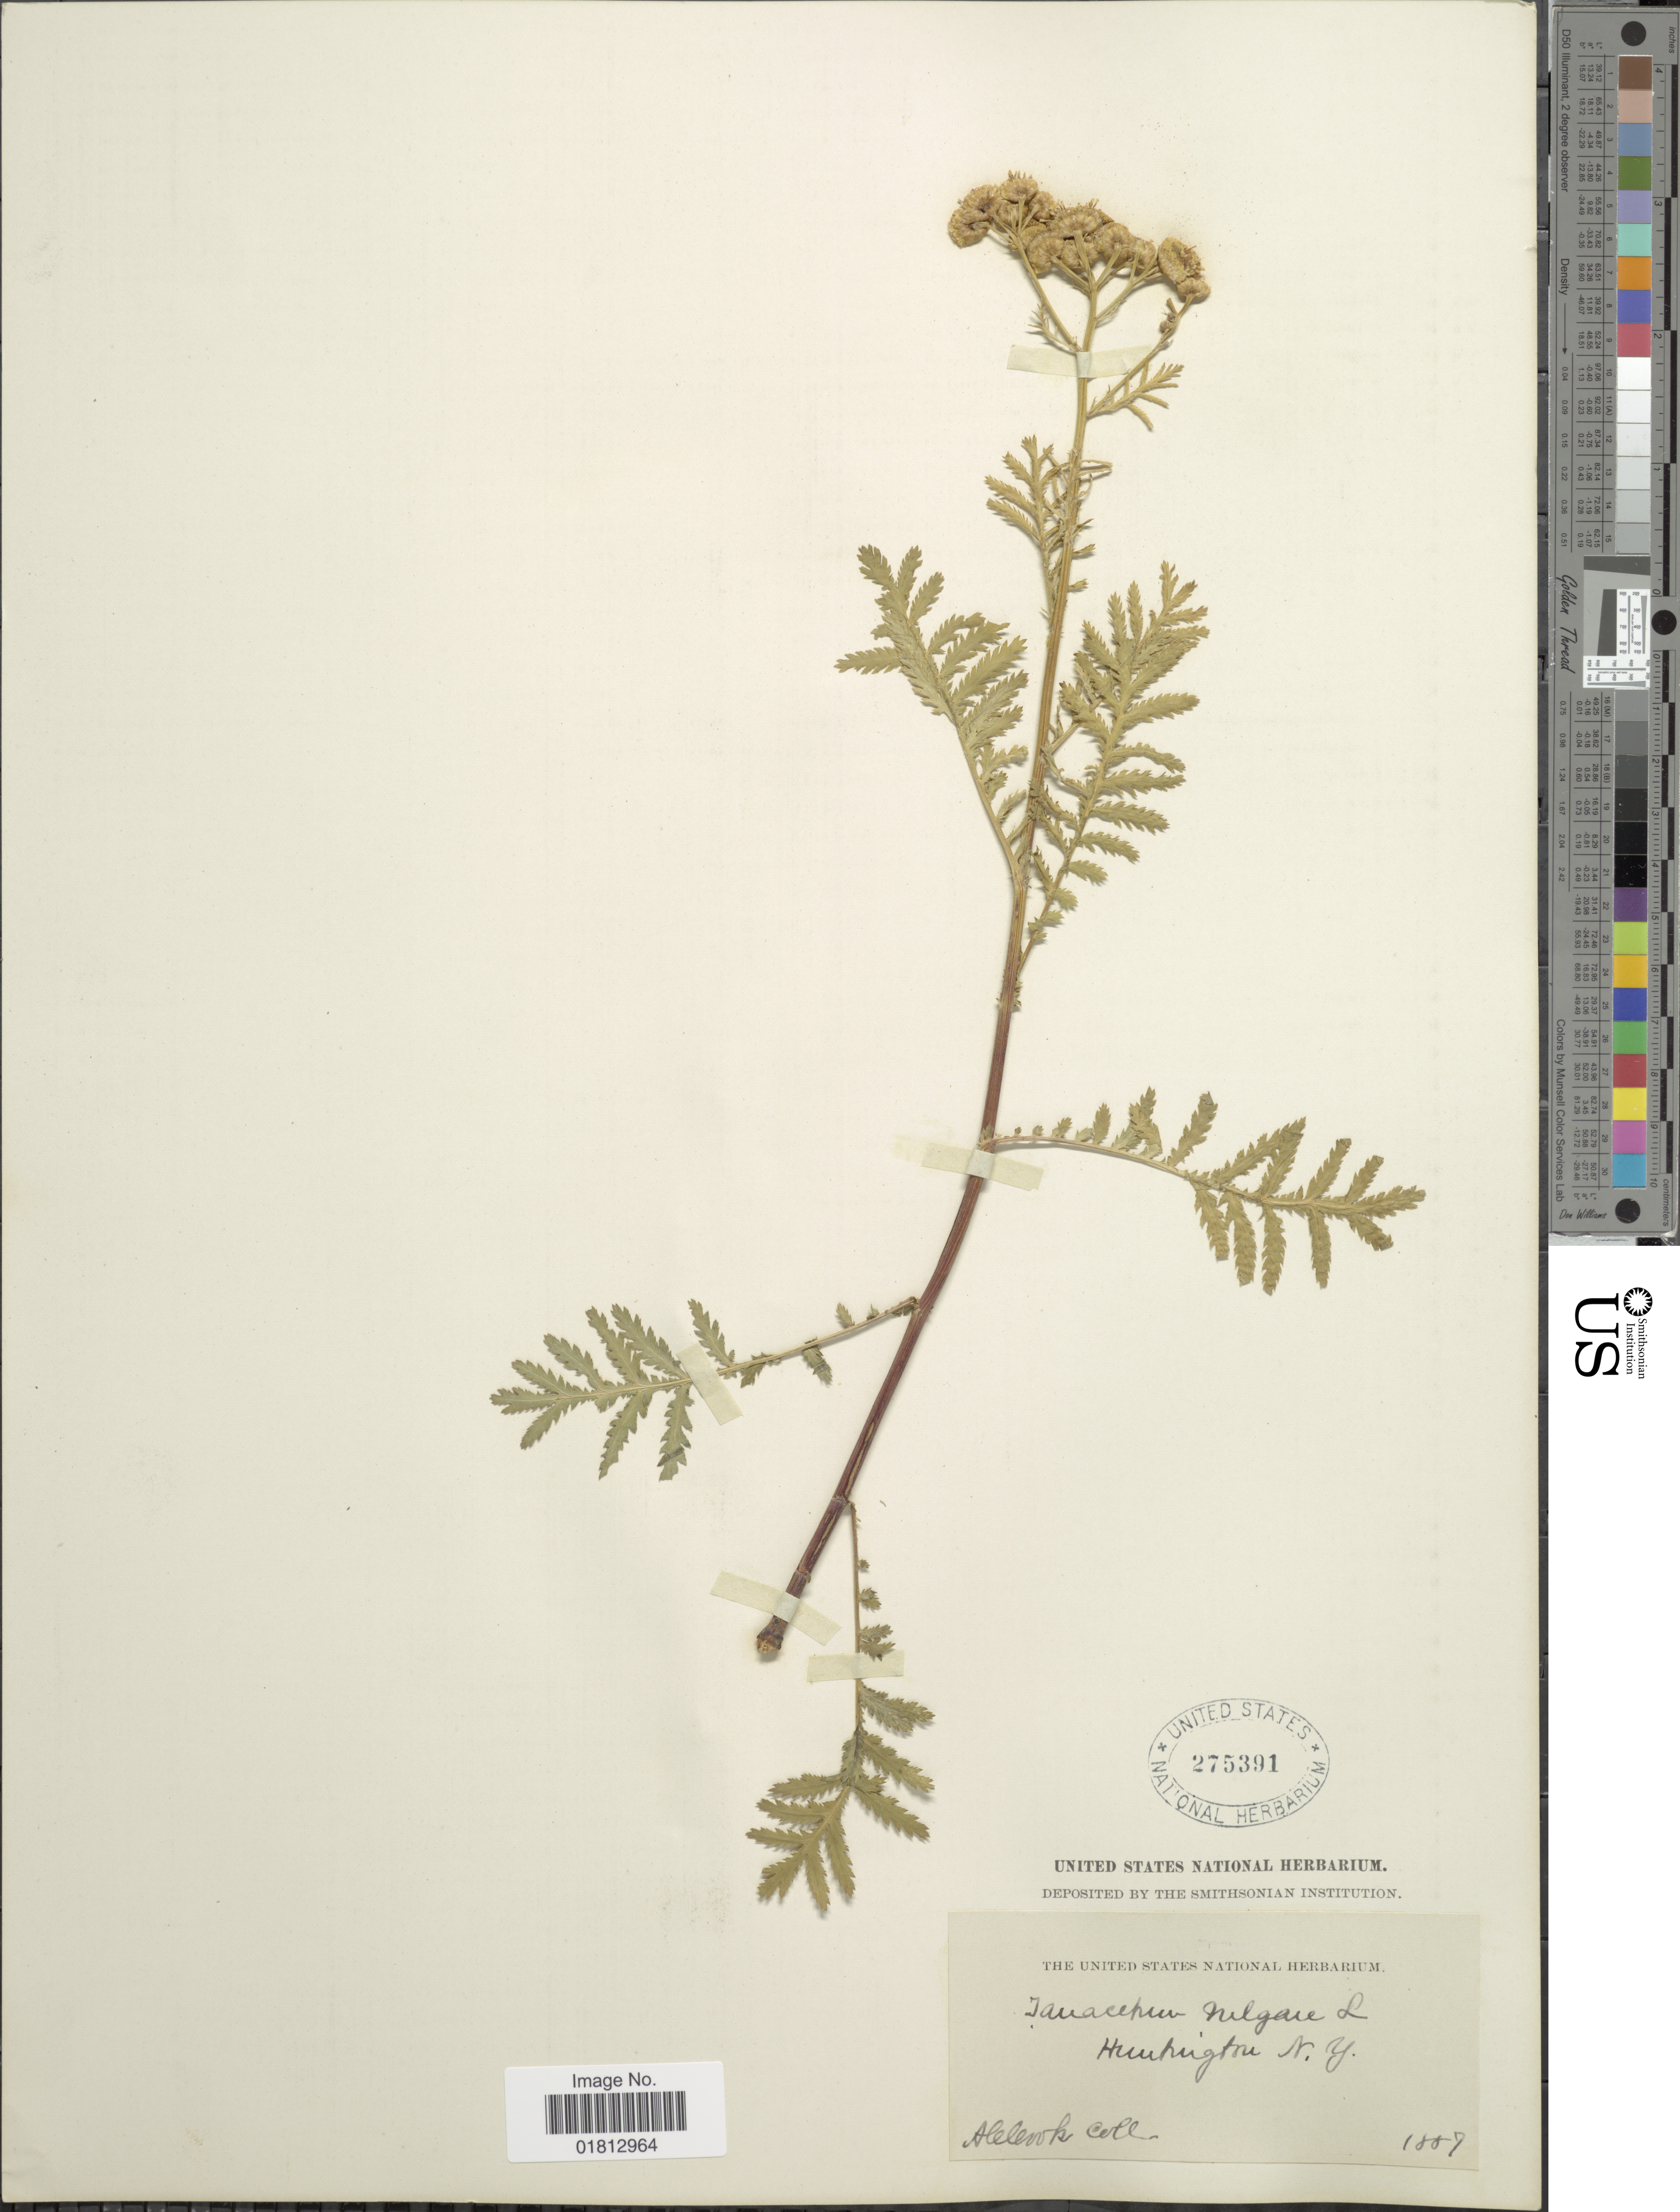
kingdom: Plantae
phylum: Tracheophyta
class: Magnoliopsida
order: Asterales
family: Asteraceae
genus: Tanacetum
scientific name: Tanacetum vulgare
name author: L.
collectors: A. Cook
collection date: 1889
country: United States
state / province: New York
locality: Hamington, N. Y.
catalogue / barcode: US 275391